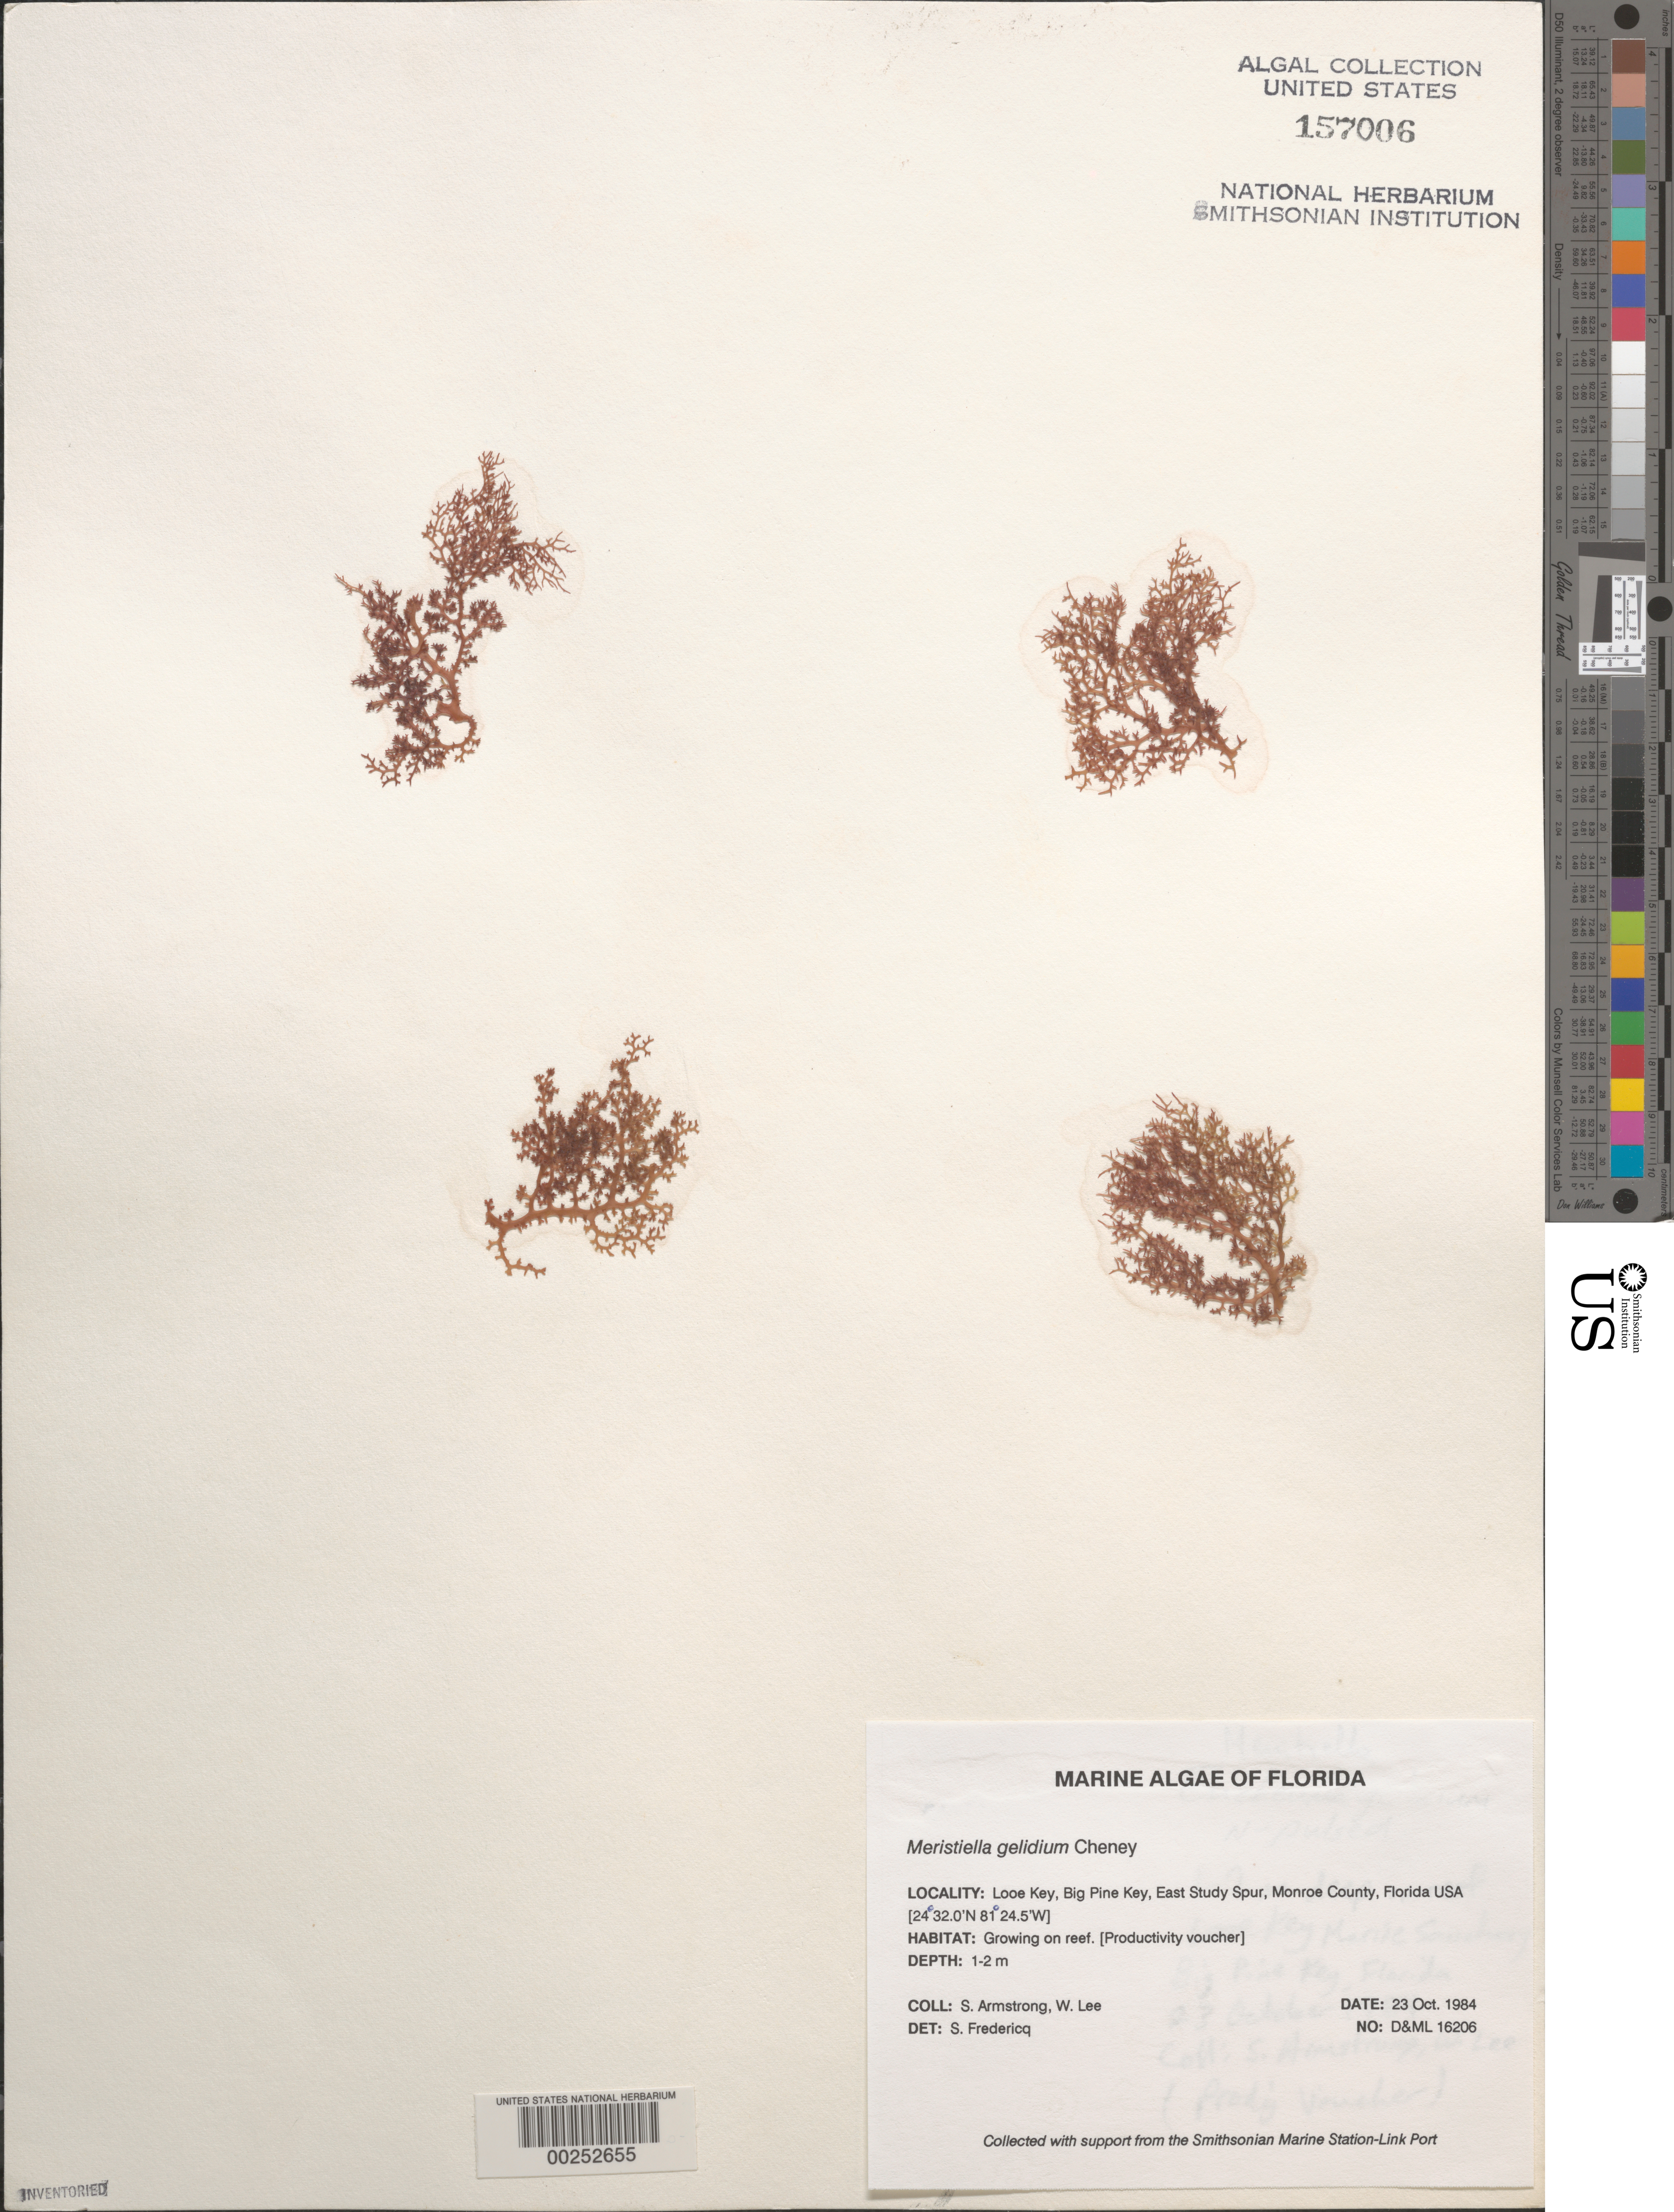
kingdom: Plantae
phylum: Rhodophyta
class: Florideophyceae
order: Gigartinales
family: Solieriaceae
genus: Meristotheca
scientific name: Meristotheca gelidium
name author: (J. Agardh) E.J. Faye & Masuda in E.J. Faye et al.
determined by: Algae name updating Project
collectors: S. Armstrong & W. Lee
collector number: D&ML 16206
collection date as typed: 23 Oct 1984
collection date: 1984-10-23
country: United States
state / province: Florida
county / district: Monroe County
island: Looe Key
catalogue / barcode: US 157006